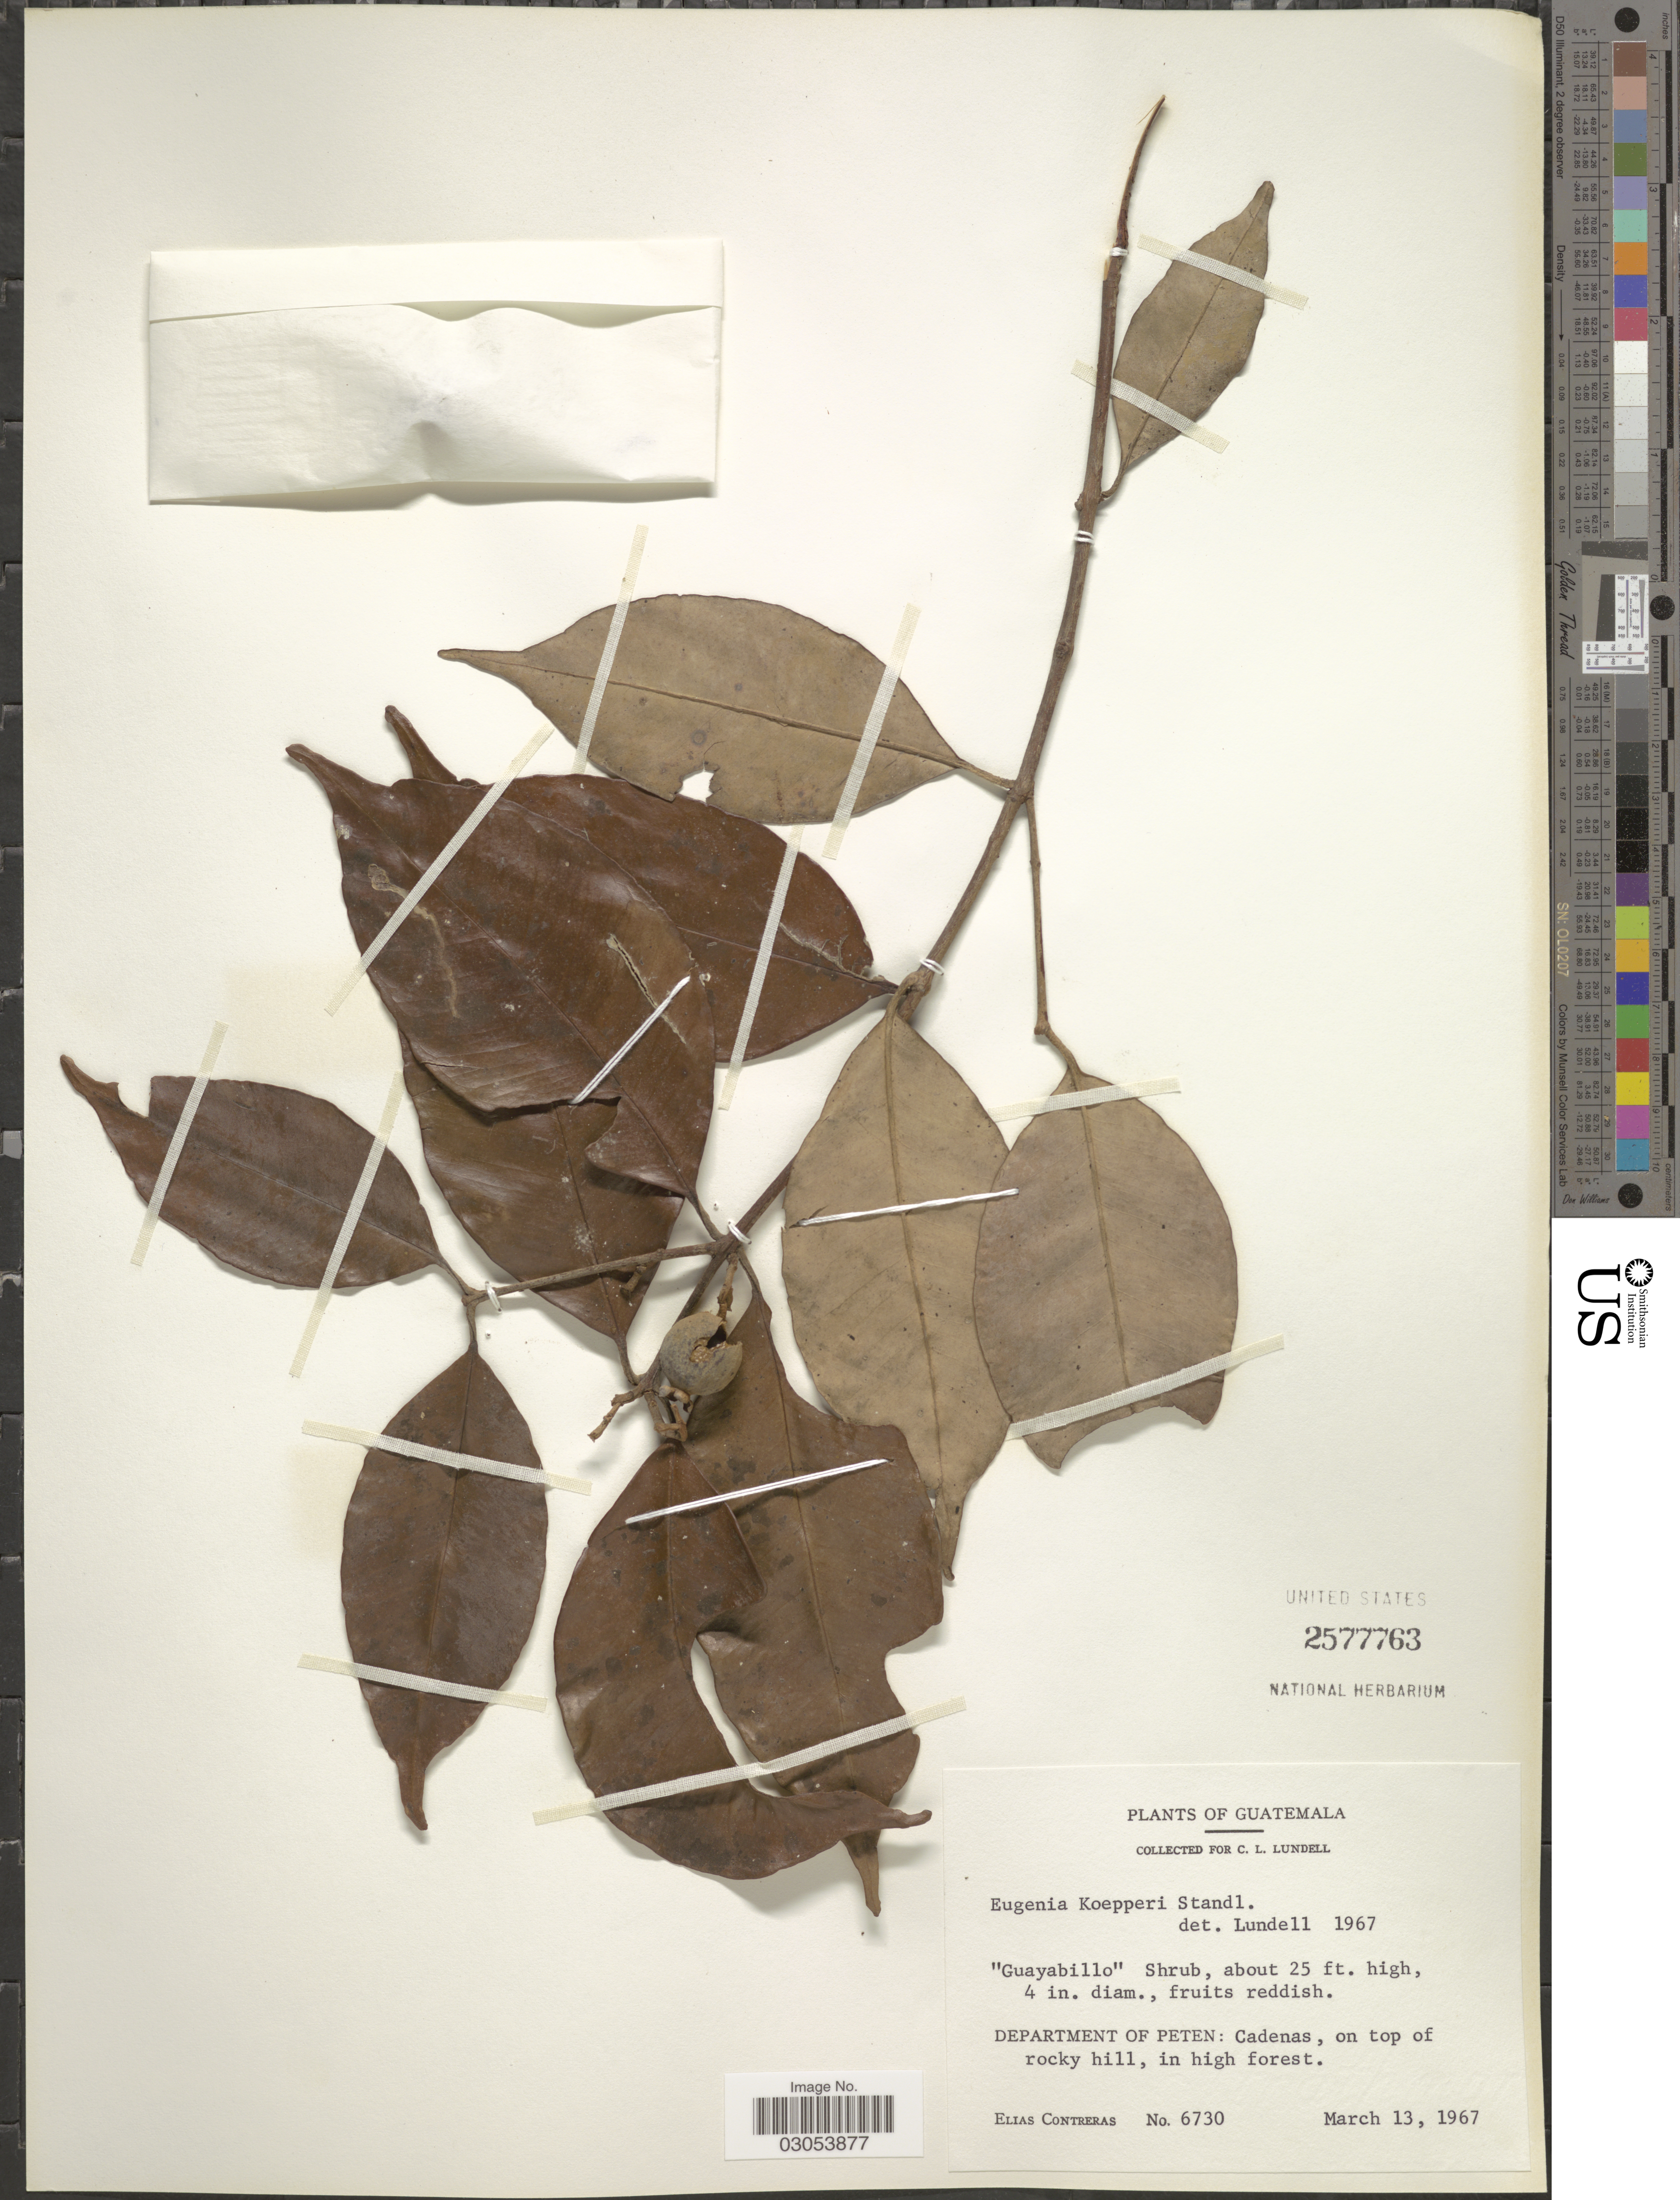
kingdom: Plantae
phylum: Tracheophyta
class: Magnoliopsida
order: Myrtales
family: Myrtaceae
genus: Eugenia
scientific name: Eugenia koepperi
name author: Standl. in Yunck.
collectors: E. Contreras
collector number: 6730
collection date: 1967-03-13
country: Guatemala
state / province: El Petén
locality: Department of Peten: Cadenas.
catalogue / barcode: US 2577763